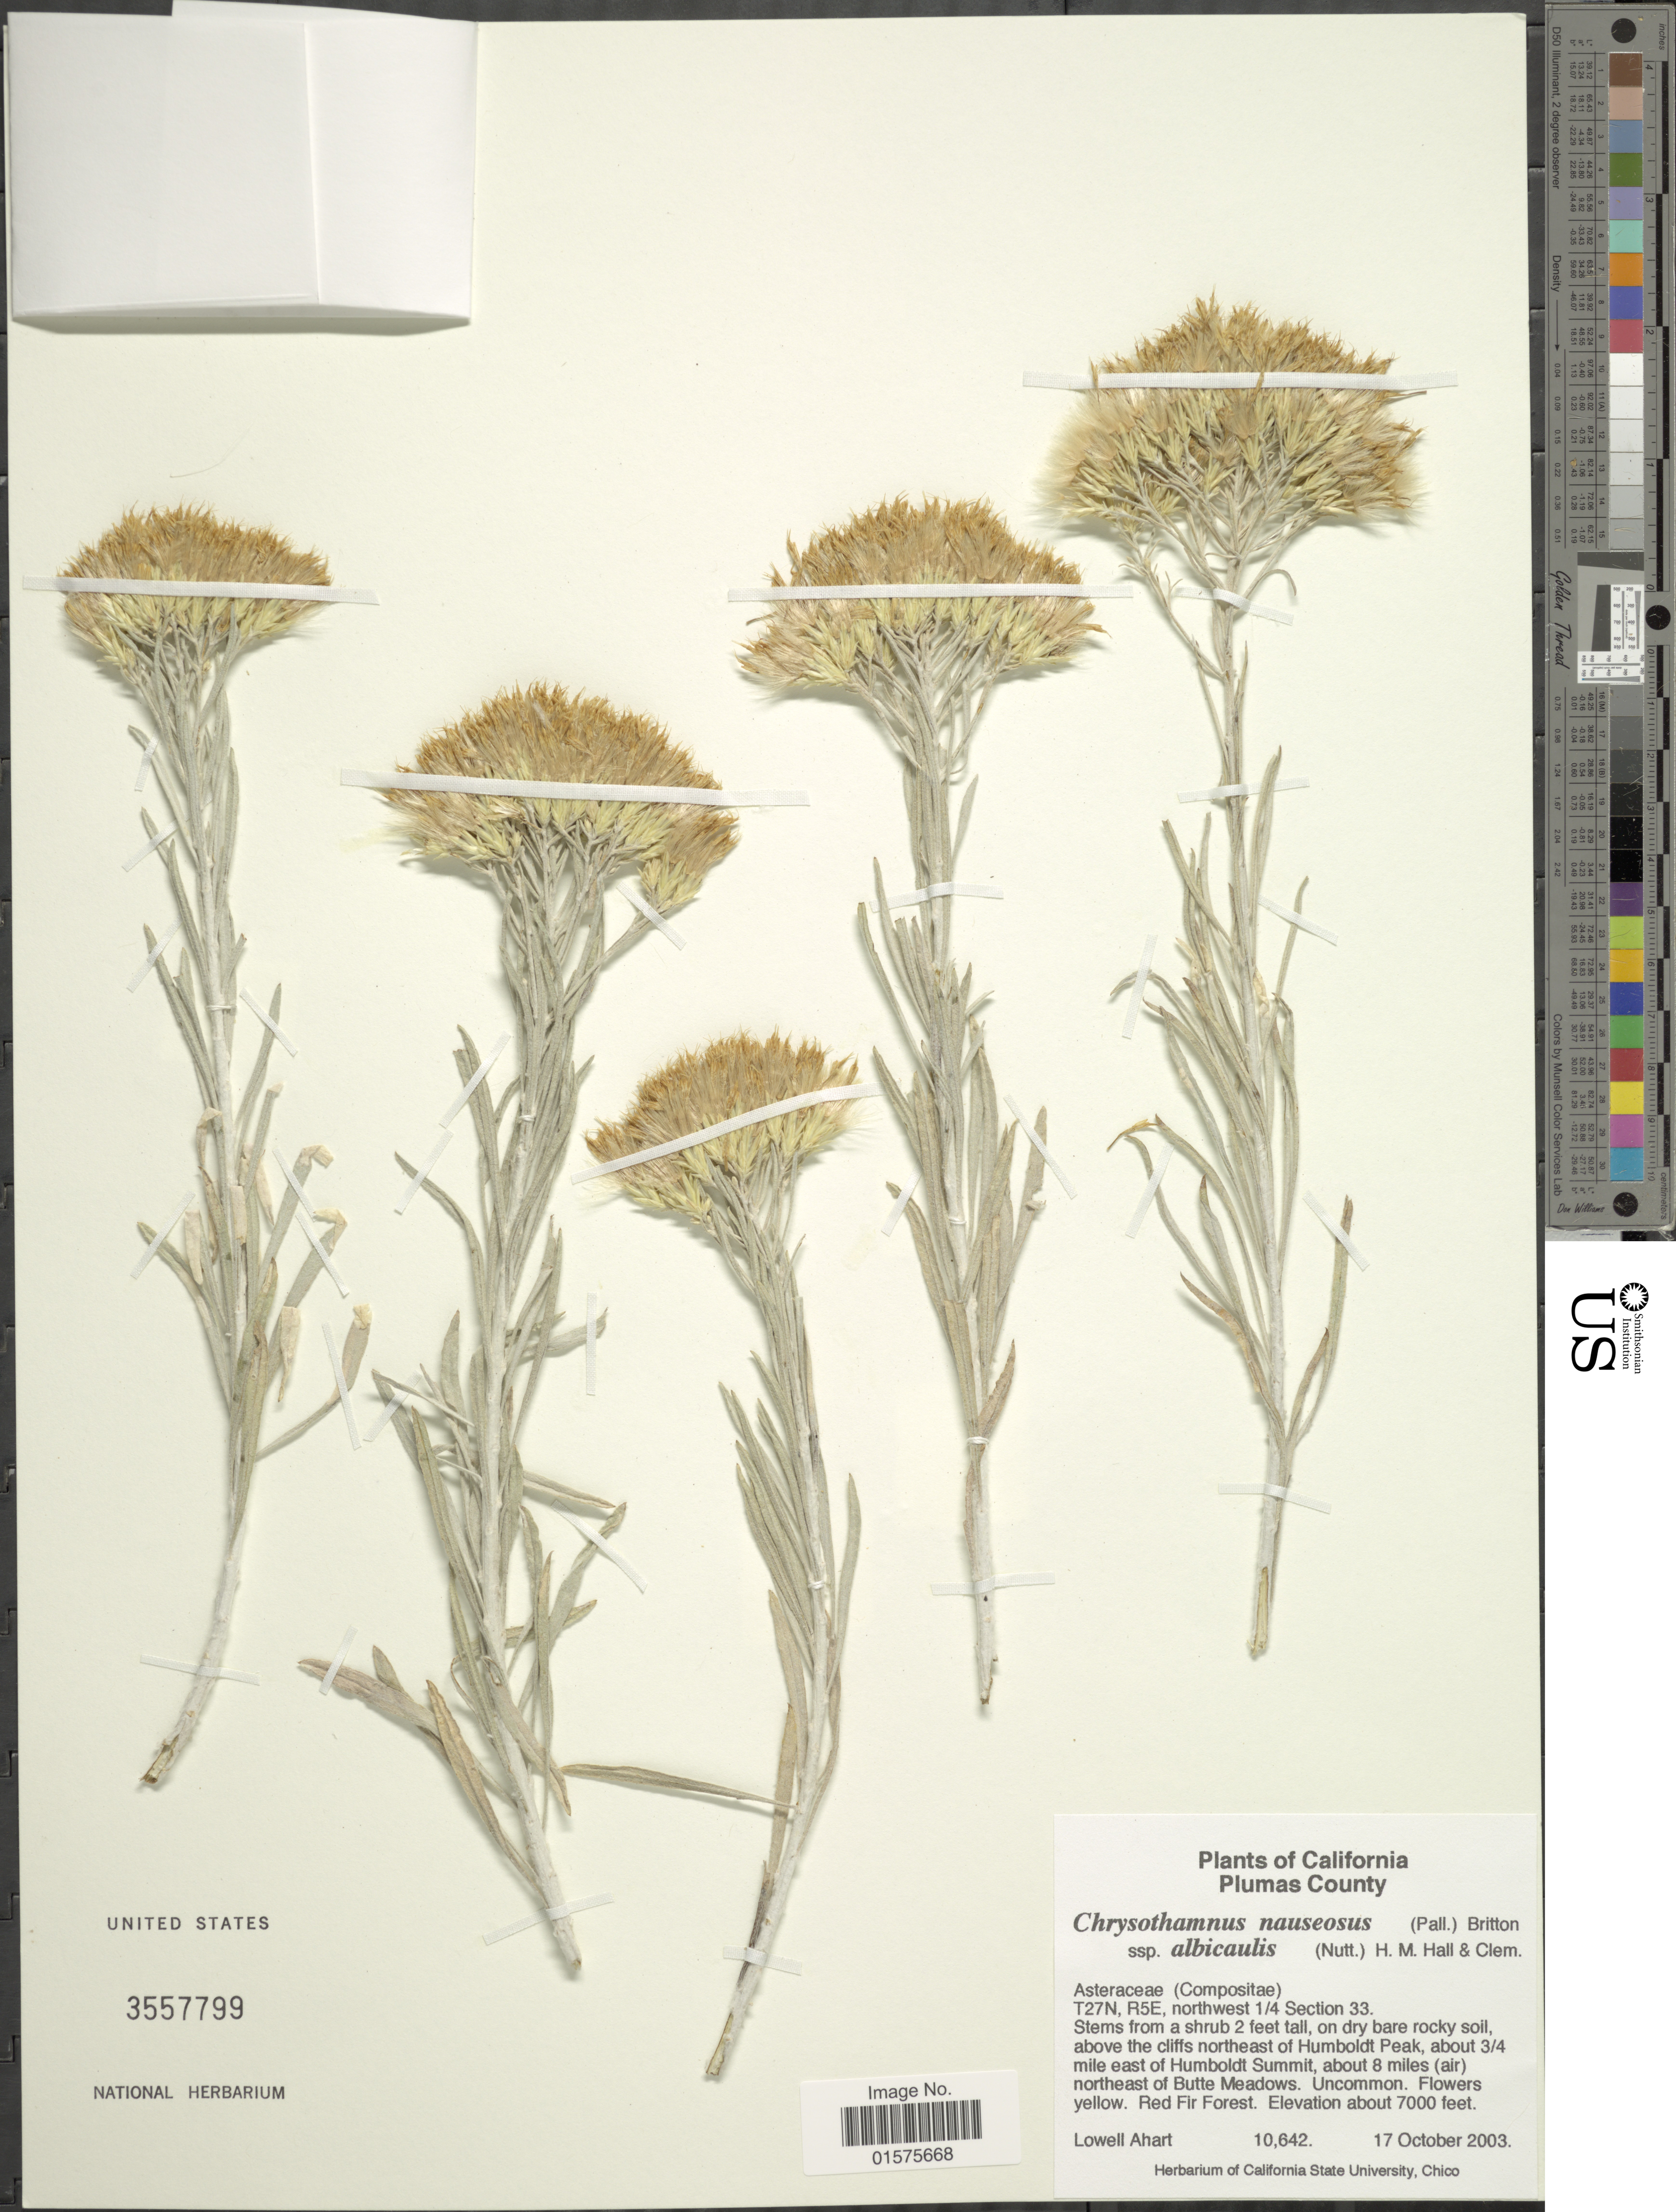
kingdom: Plantae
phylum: Tracheophyta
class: Magnoliopsida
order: Asterales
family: Asteraceae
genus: Ericameria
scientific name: Ericameria nauseosa var. speciosa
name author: (Nutt.) G.L. Nesom & G.I. Baird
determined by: Urbatsch, Lowell E., Curator (LSU), Louisiana State University (UNITED STATES)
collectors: L. Ahart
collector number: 10642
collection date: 2003-10-17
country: United States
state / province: California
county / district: Plumas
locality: Plumas County. T27N, R5E, northwest 1/4 Section 33. above the cliffs northeast of Humboldt Peak, about 3/4 mile east of Humboldt Summit, about 8 miles (air) northeast of Butte Meadows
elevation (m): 2134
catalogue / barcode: US 3557799